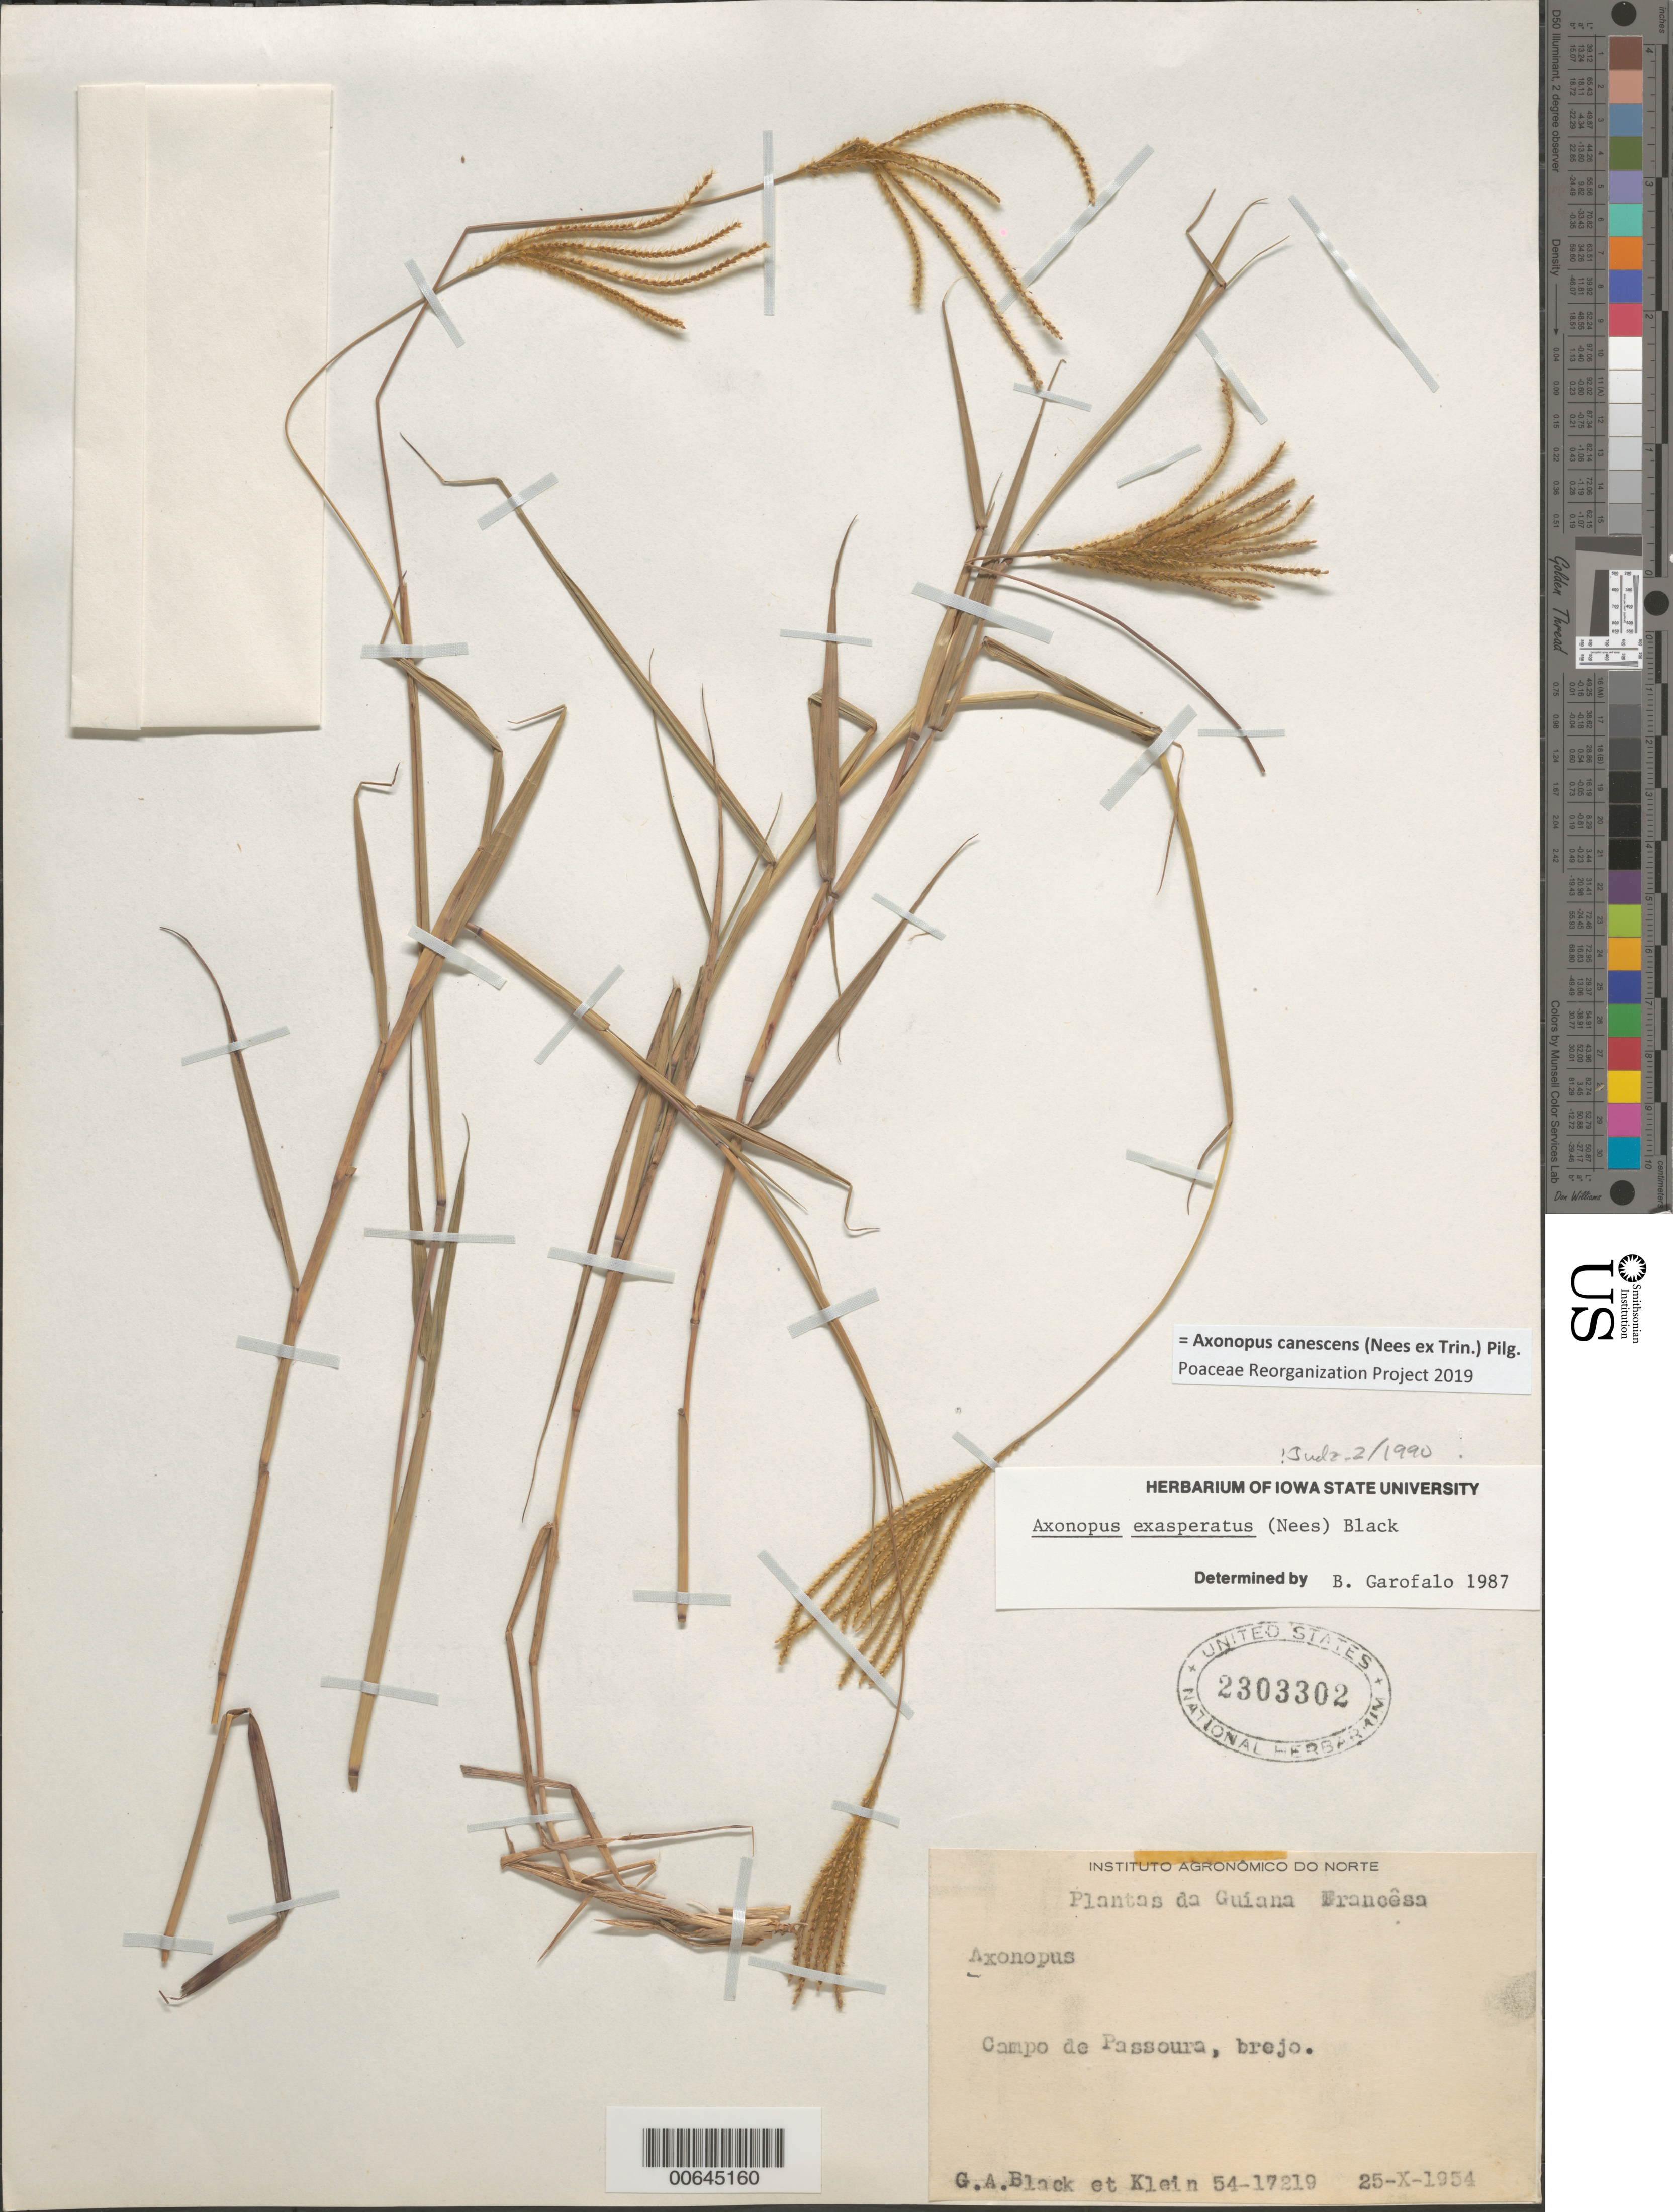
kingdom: Plantae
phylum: Tracheophyta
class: Liliopsida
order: Poales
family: Poaceae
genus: Axonopus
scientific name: Axonopus canescens var. pulcher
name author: (Nees in Trin.) Pilg.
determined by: Garafolo, B.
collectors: G. A. Black & Klein, --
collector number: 54 17219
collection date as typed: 25-Oct-54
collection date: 1954-10-25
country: French Guiana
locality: Campo de Passoura, brejo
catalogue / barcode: US 2303302